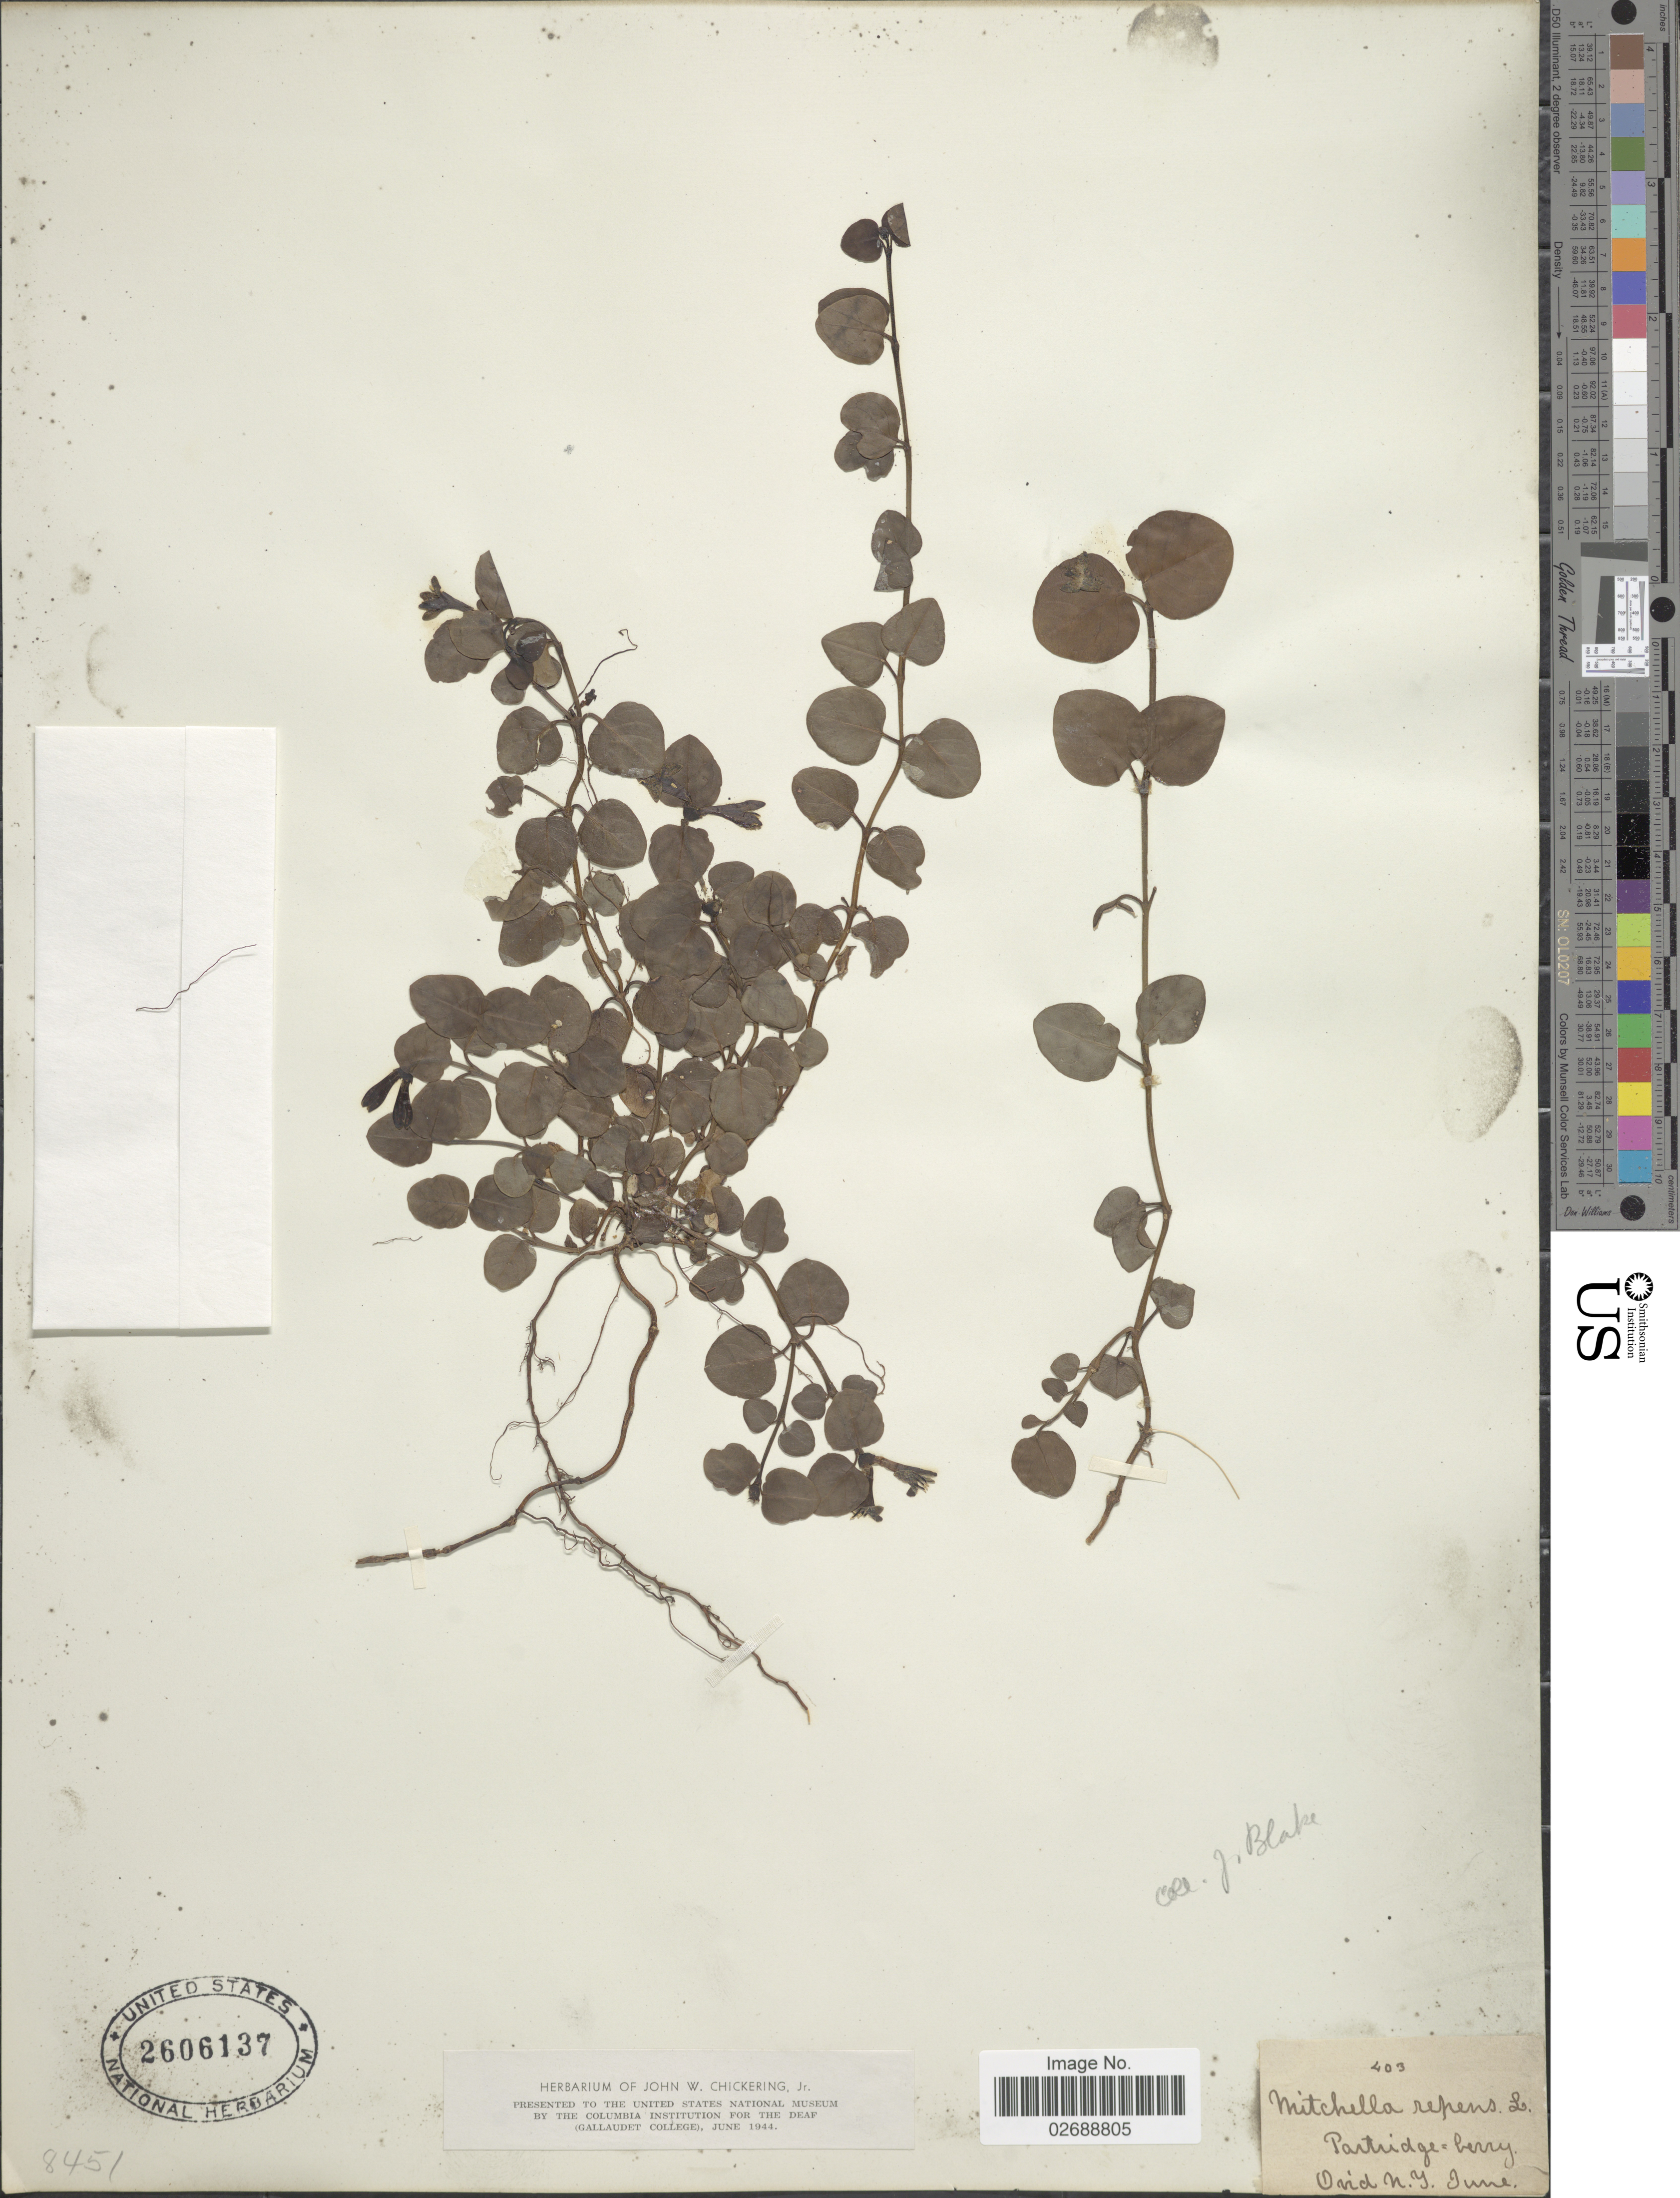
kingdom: Plantae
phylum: Tracheophyta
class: Magnoliopsida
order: Gentianales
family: Rubiaceae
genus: Mitchella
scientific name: Mitchella repens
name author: L.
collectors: J. Blake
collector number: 403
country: United States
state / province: New York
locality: Partridge=Berry Ovid N.Y.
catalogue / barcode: US 2606137